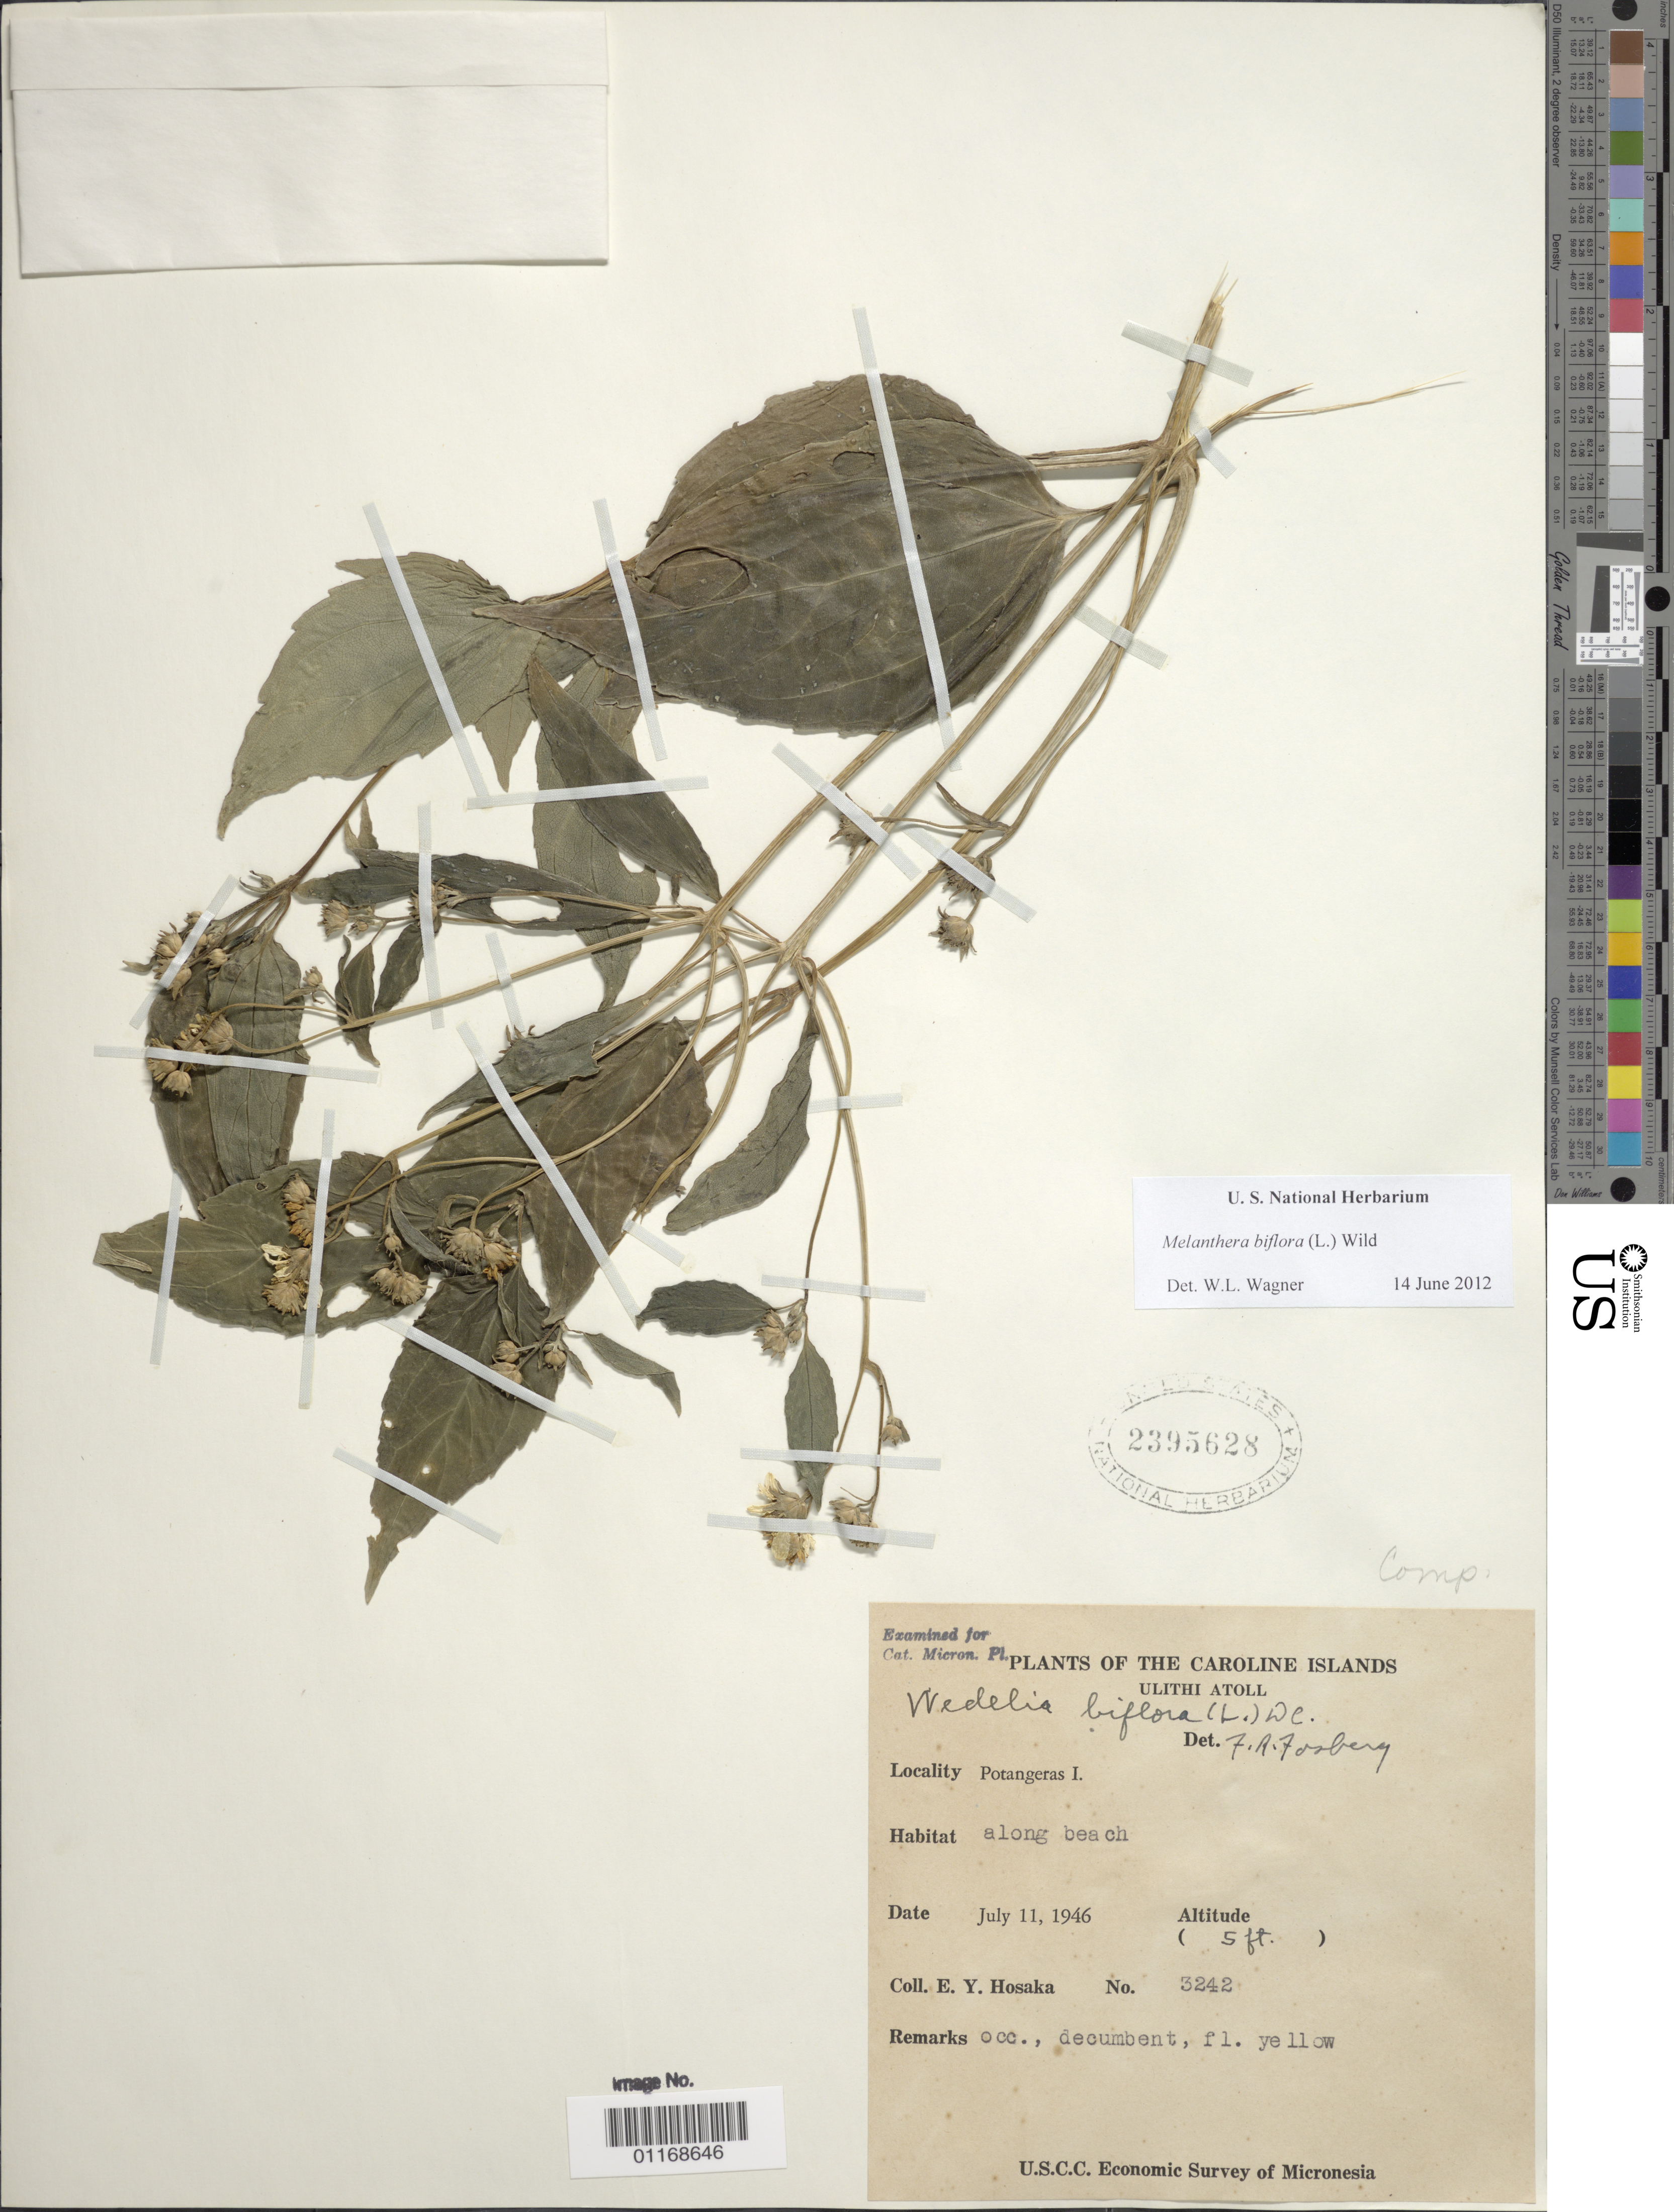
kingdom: Plantae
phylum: Tracheophyta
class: Magnoliopsida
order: Asterales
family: Asteraceae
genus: Wollastonia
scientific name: Wollastonia biflora var. biflora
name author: (L.) DC.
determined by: Wagner, W. L., (BOT), Smithsonian Institution - National Museum of Natural History (UNITED STATES)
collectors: E. Y. Hosaka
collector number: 3242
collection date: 1946-07-11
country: Micronesia, Federated States of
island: Ulithi Atoll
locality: Potangeras I.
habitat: along beach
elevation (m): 2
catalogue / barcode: US 2395628